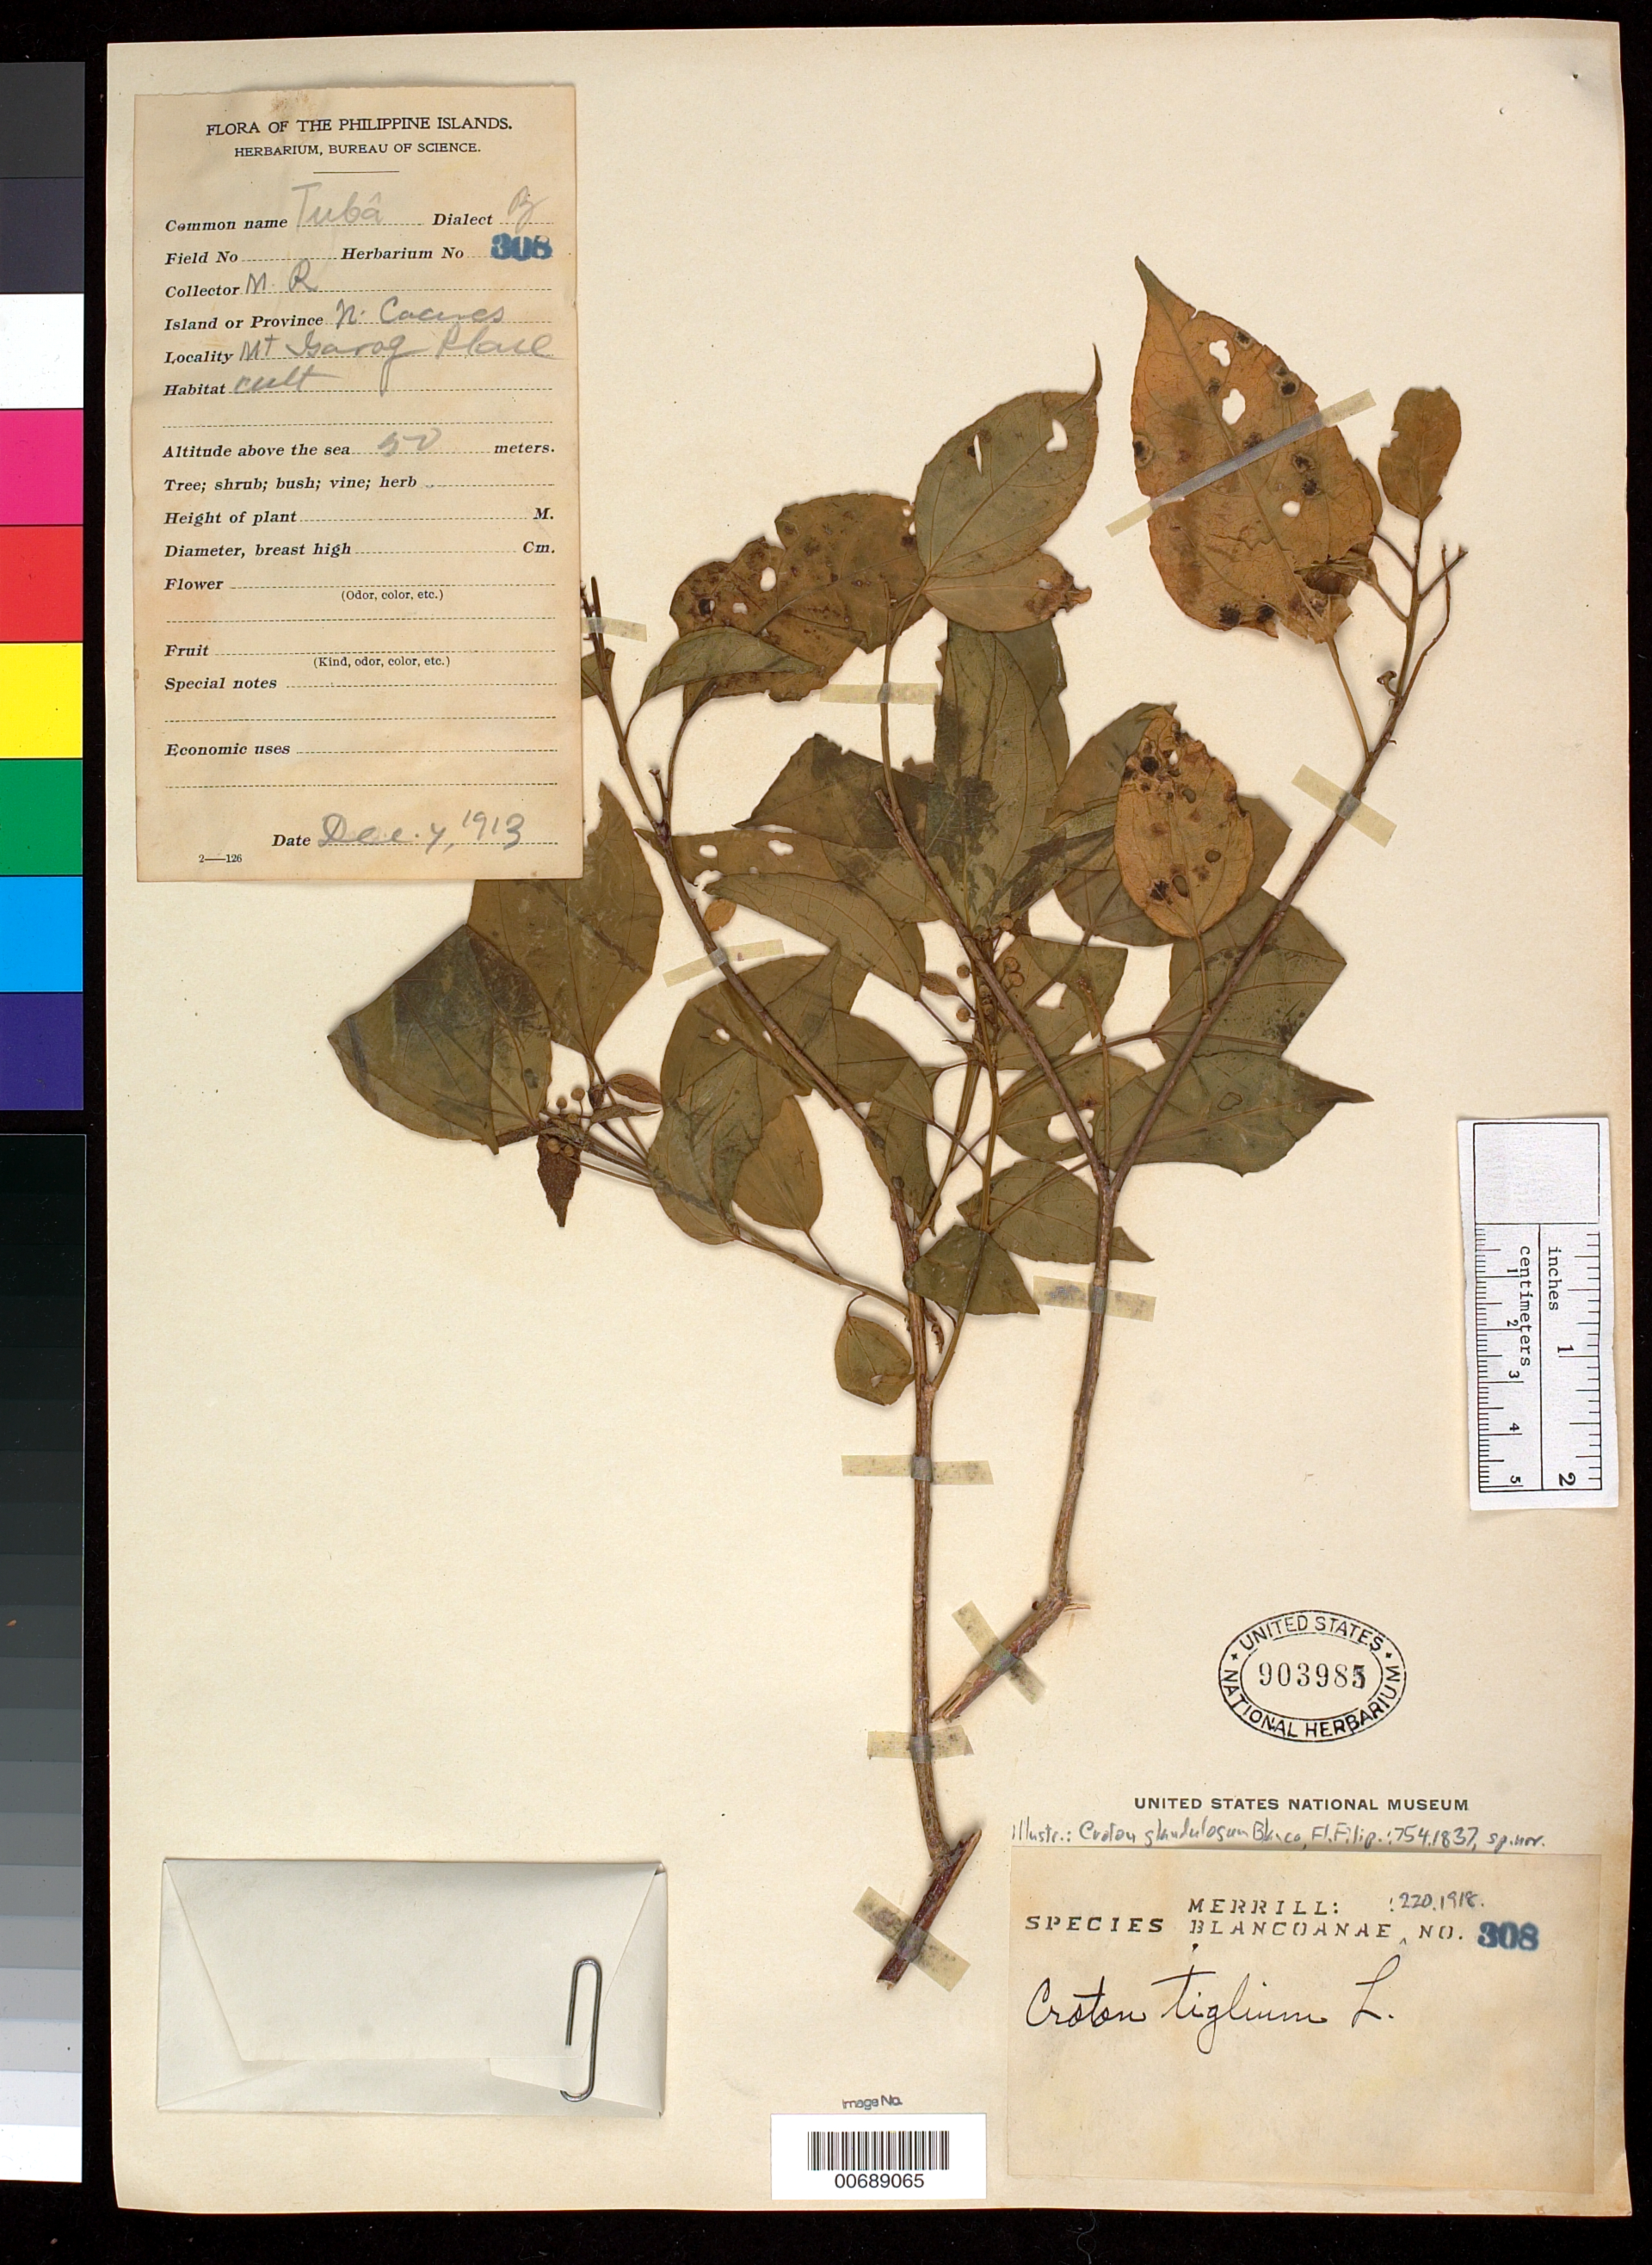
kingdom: Plantae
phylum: Tracheophyta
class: Magnoliopsida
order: Malpighiales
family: Euphorbiaceae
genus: Croton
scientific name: Croton tiglium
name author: L.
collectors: M. Ramos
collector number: Sp. Blancoan. 0308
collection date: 1913-12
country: Philippines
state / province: Bicol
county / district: Camarines Norte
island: Luzon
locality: Mt. Isarog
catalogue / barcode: US 903985